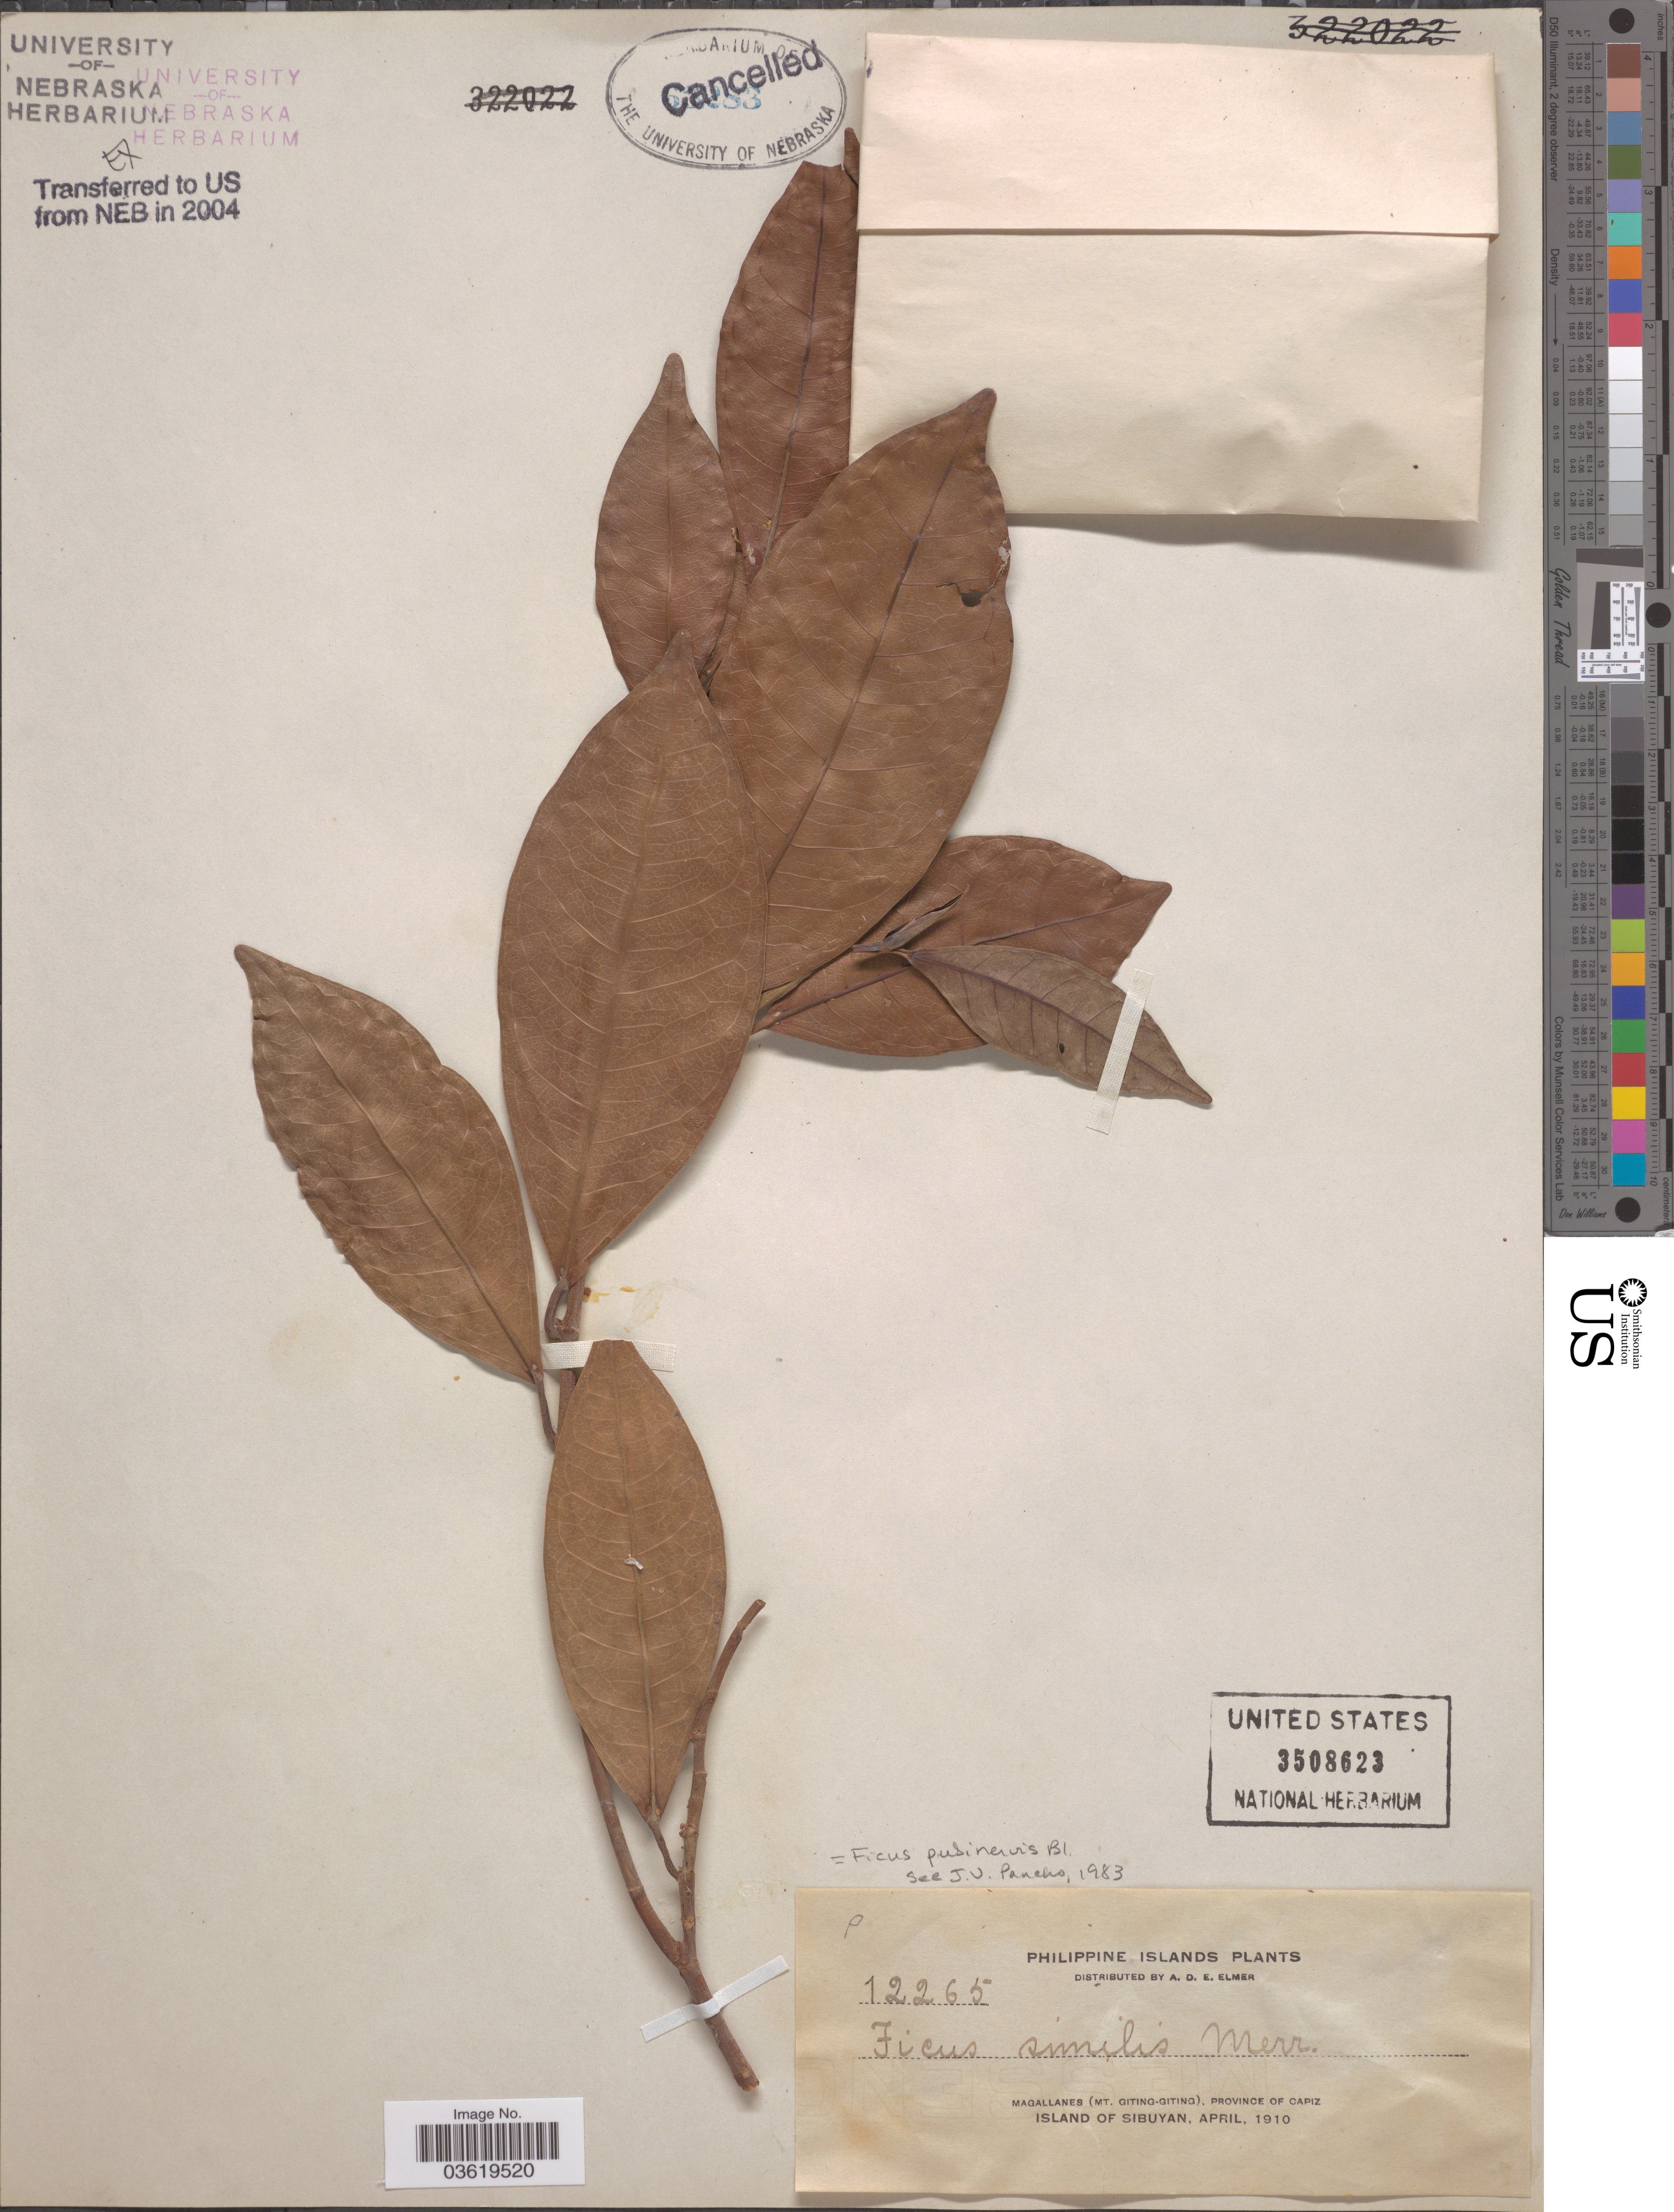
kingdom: Plantae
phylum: Tracheophyta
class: Magnoliopsida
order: Rosales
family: Moraceae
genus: Ficus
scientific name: Ficus pubinervis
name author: Blume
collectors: A. D. E. Elmer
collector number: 12265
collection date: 1910-04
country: Philippines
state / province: Western Visayas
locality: Magallanes (Mt. Giting-Giting), Province of Capiz. Island of Sibuyan.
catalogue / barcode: US 3508623